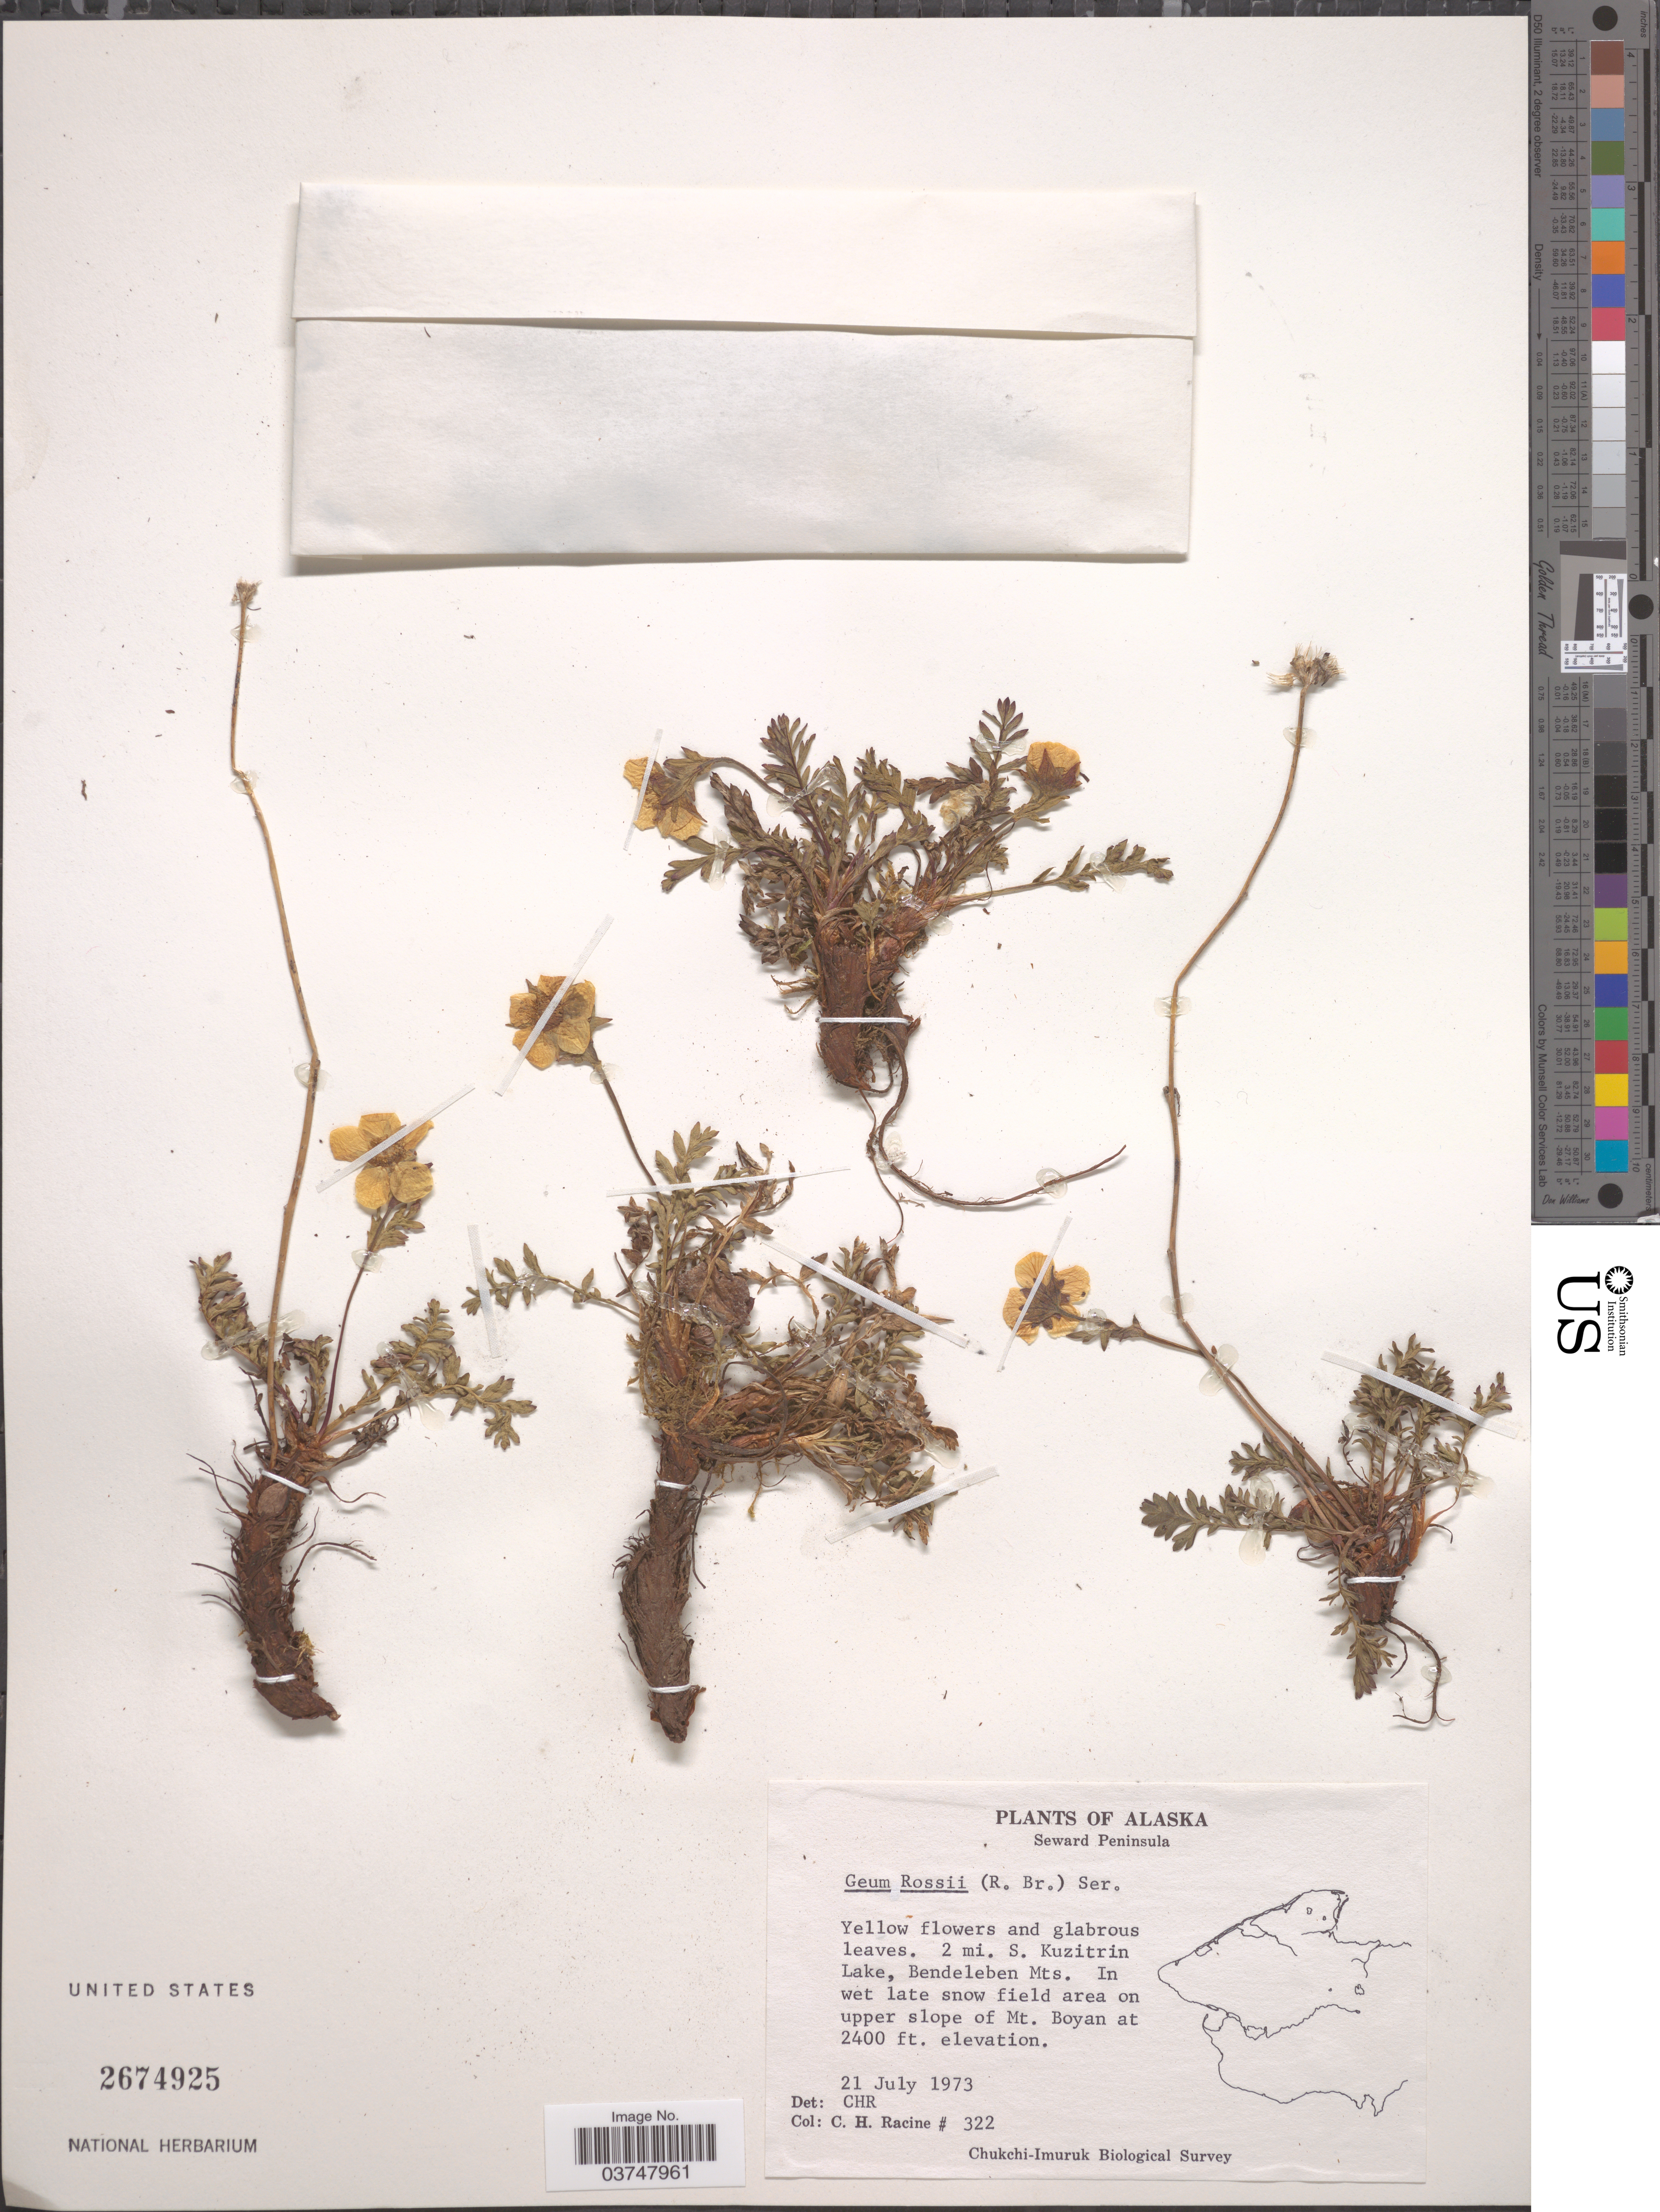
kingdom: Plantae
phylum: Tracheophyta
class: Magnoliopsida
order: Rosales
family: Rosaceae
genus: Geum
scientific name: Geum rossii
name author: (R. Br.) Ser.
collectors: C. Racine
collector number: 322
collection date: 1973-07-21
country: United States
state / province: Alaska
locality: Seward Peninsula. 2 mi. S. Kuzitrin Lake, Bendeleben Mts. In wet late snow field area on upper slope of Mt. Boyan.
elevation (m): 732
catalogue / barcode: US 2674925